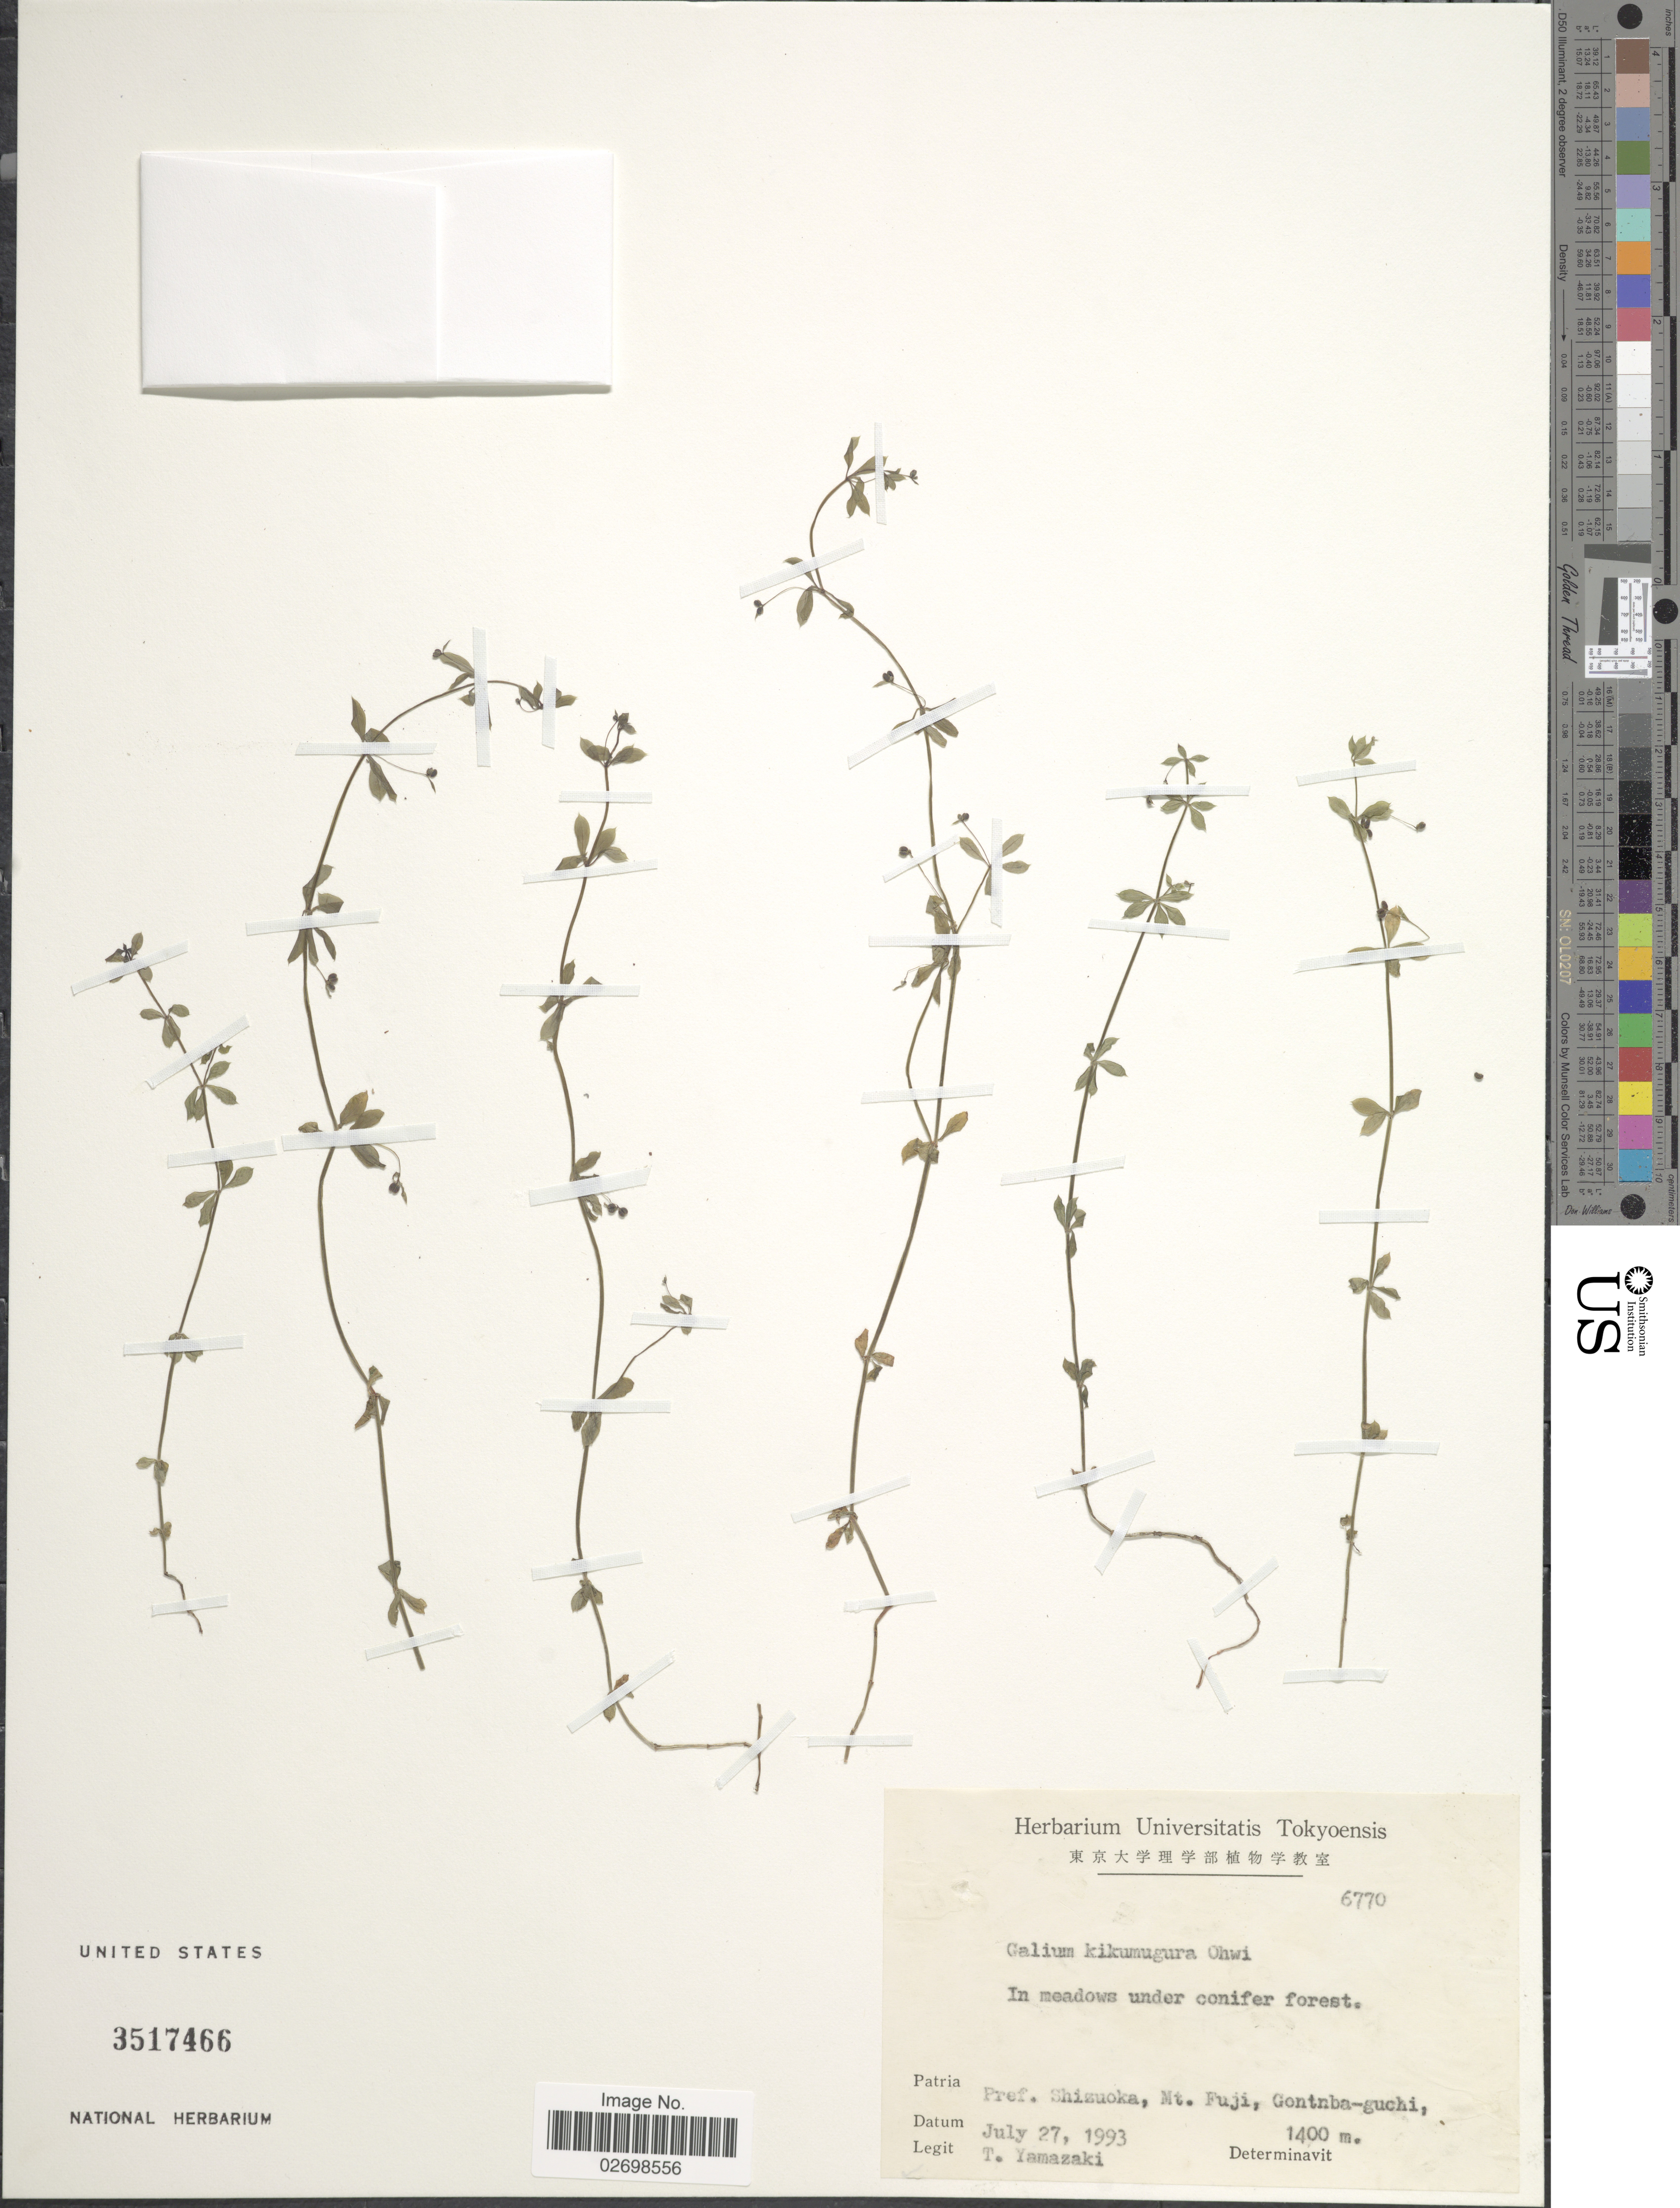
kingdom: Plantae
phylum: Tracheophyta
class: Magnoliopsida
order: Gentianales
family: Rubiaceae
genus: Galium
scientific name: Galium kikumugura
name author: Ohwi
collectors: T. Yamazaki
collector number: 6770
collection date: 1993-07-27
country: Japan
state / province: Sizuoka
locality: Mt. Fuji, Contnba-guchi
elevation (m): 1400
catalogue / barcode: US 3517466